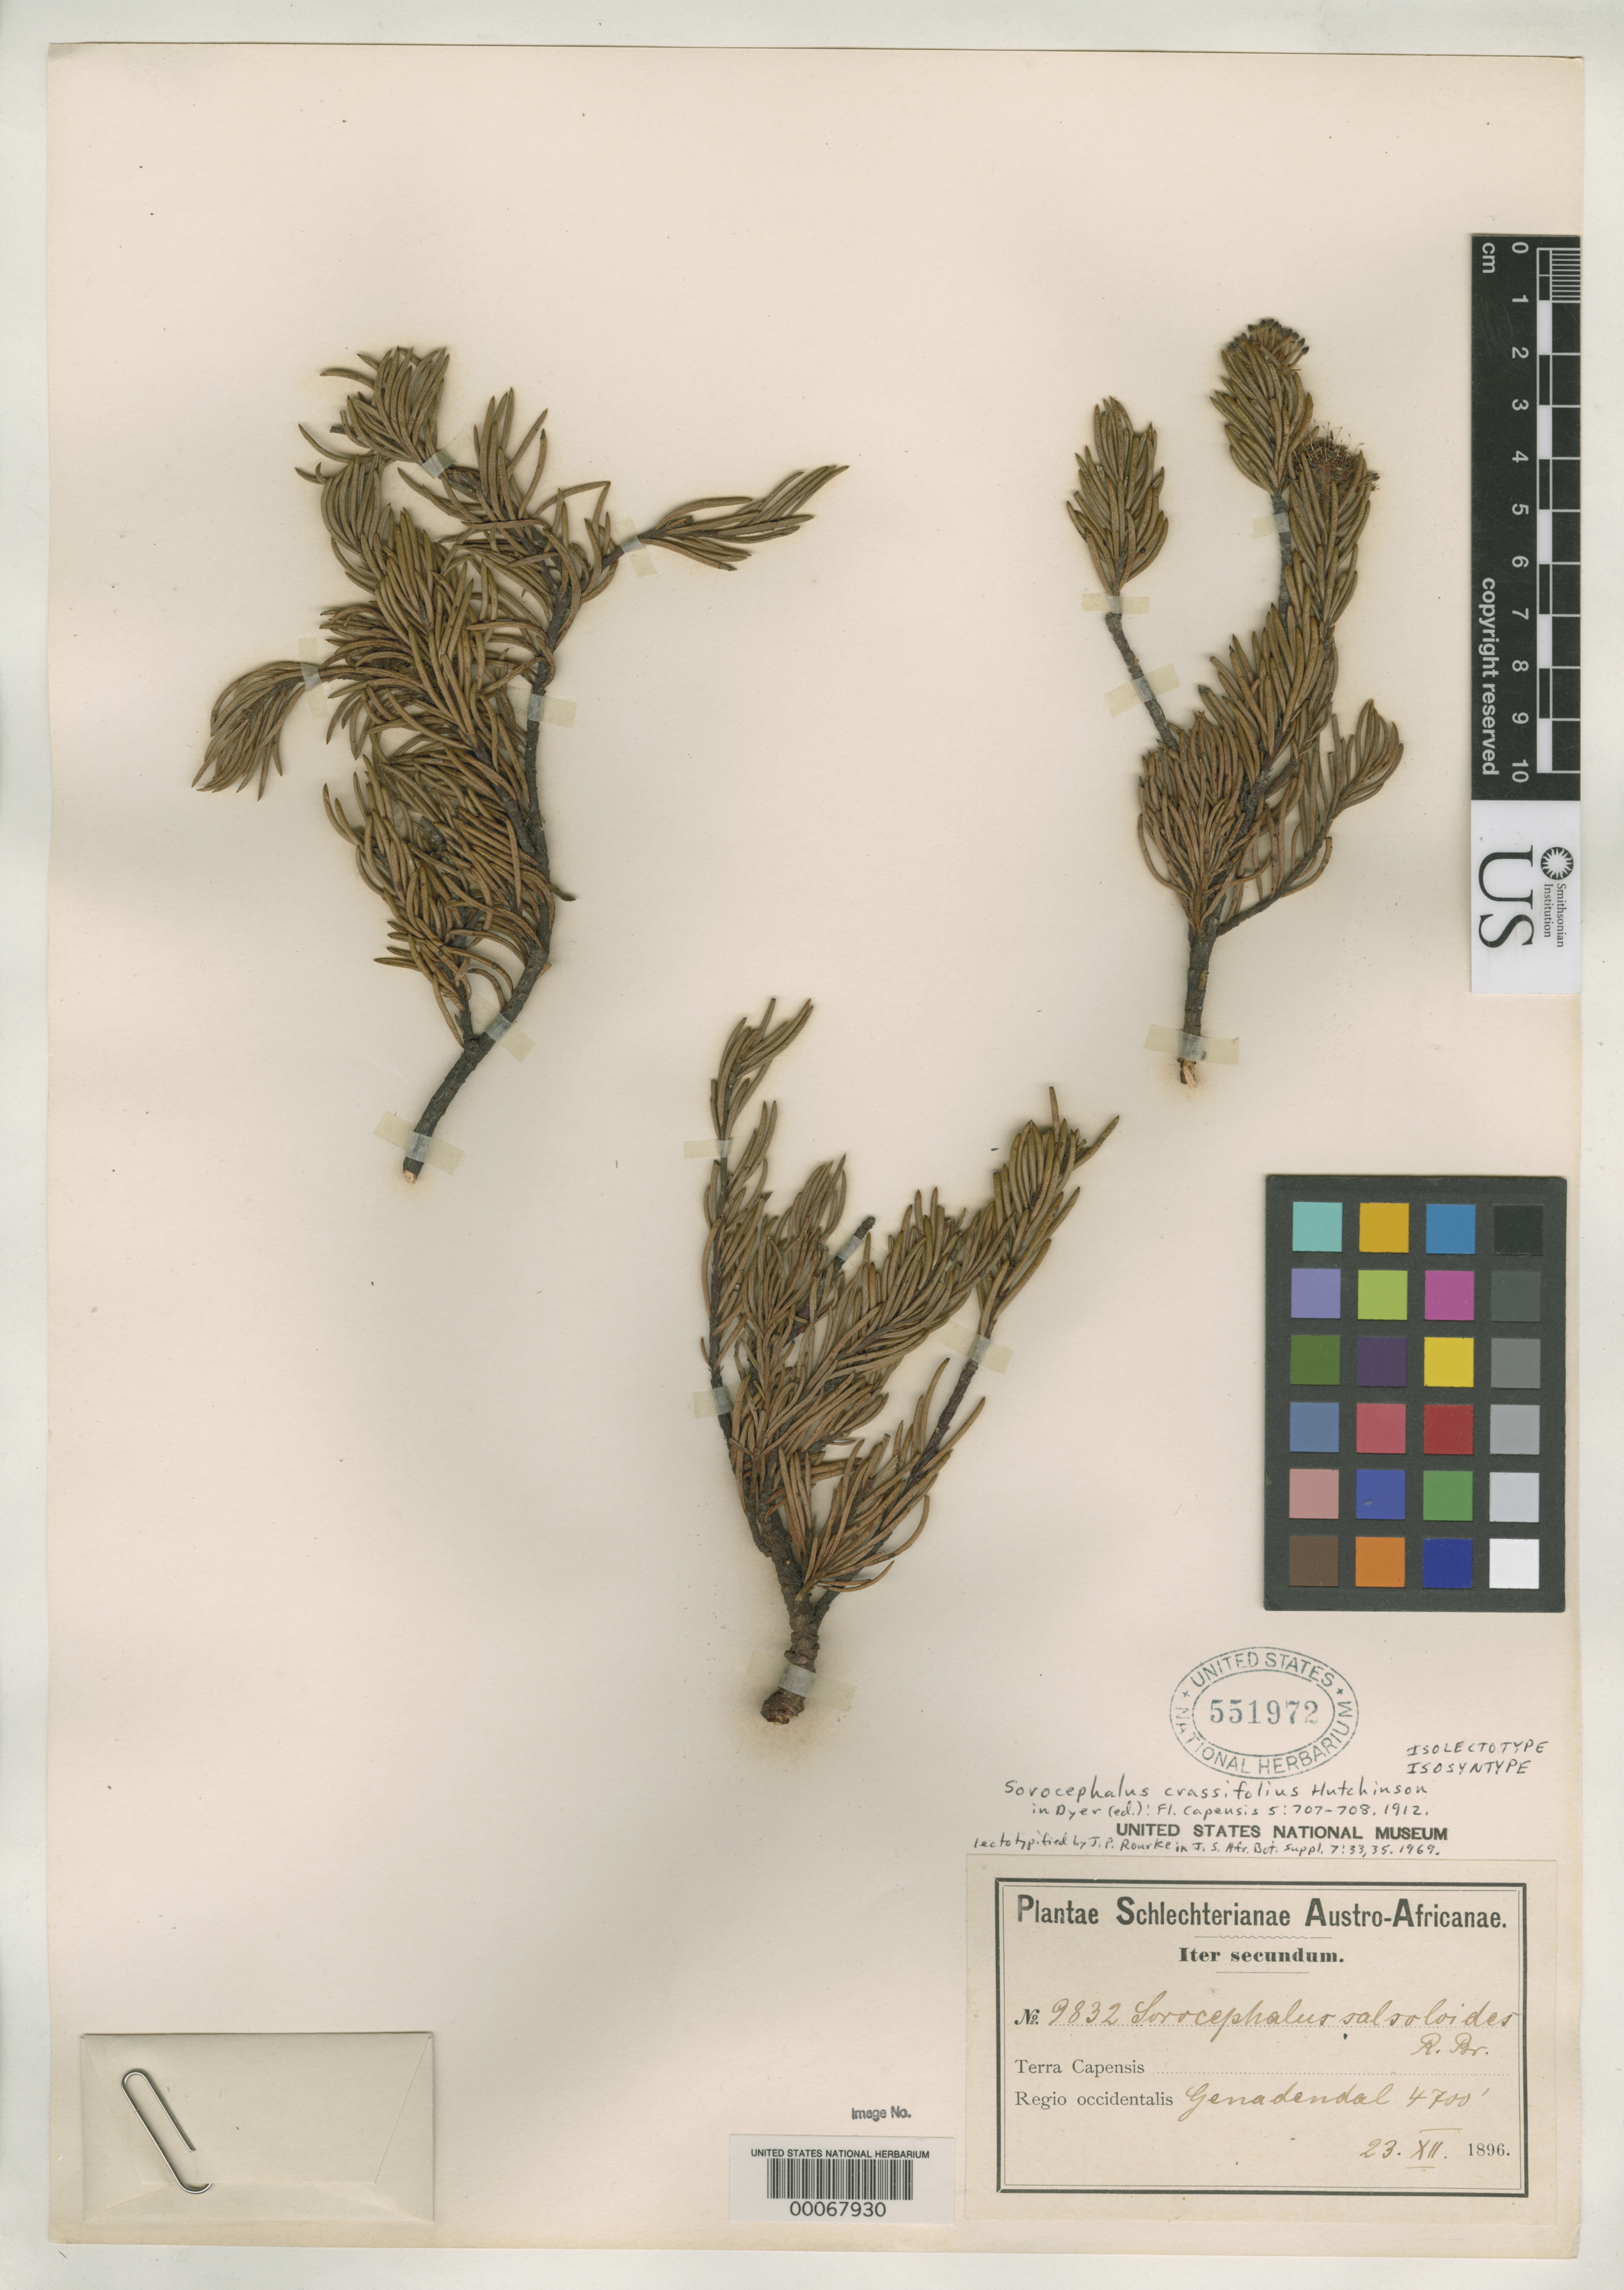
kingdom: Plantae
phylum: Tracheophyta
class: Magnoliopsida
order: Proteales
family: Proteaceae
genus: Sorocephalus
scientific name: Sorocephalus crassifolius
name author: Hutch. & Dyer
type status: Isolectotype; Type Collection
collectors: F. R. R. Schlechter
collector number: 9832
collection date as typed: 23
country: South Africa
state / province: Western Cape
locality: Genadendal.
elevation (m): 1433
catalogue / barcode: US 551972